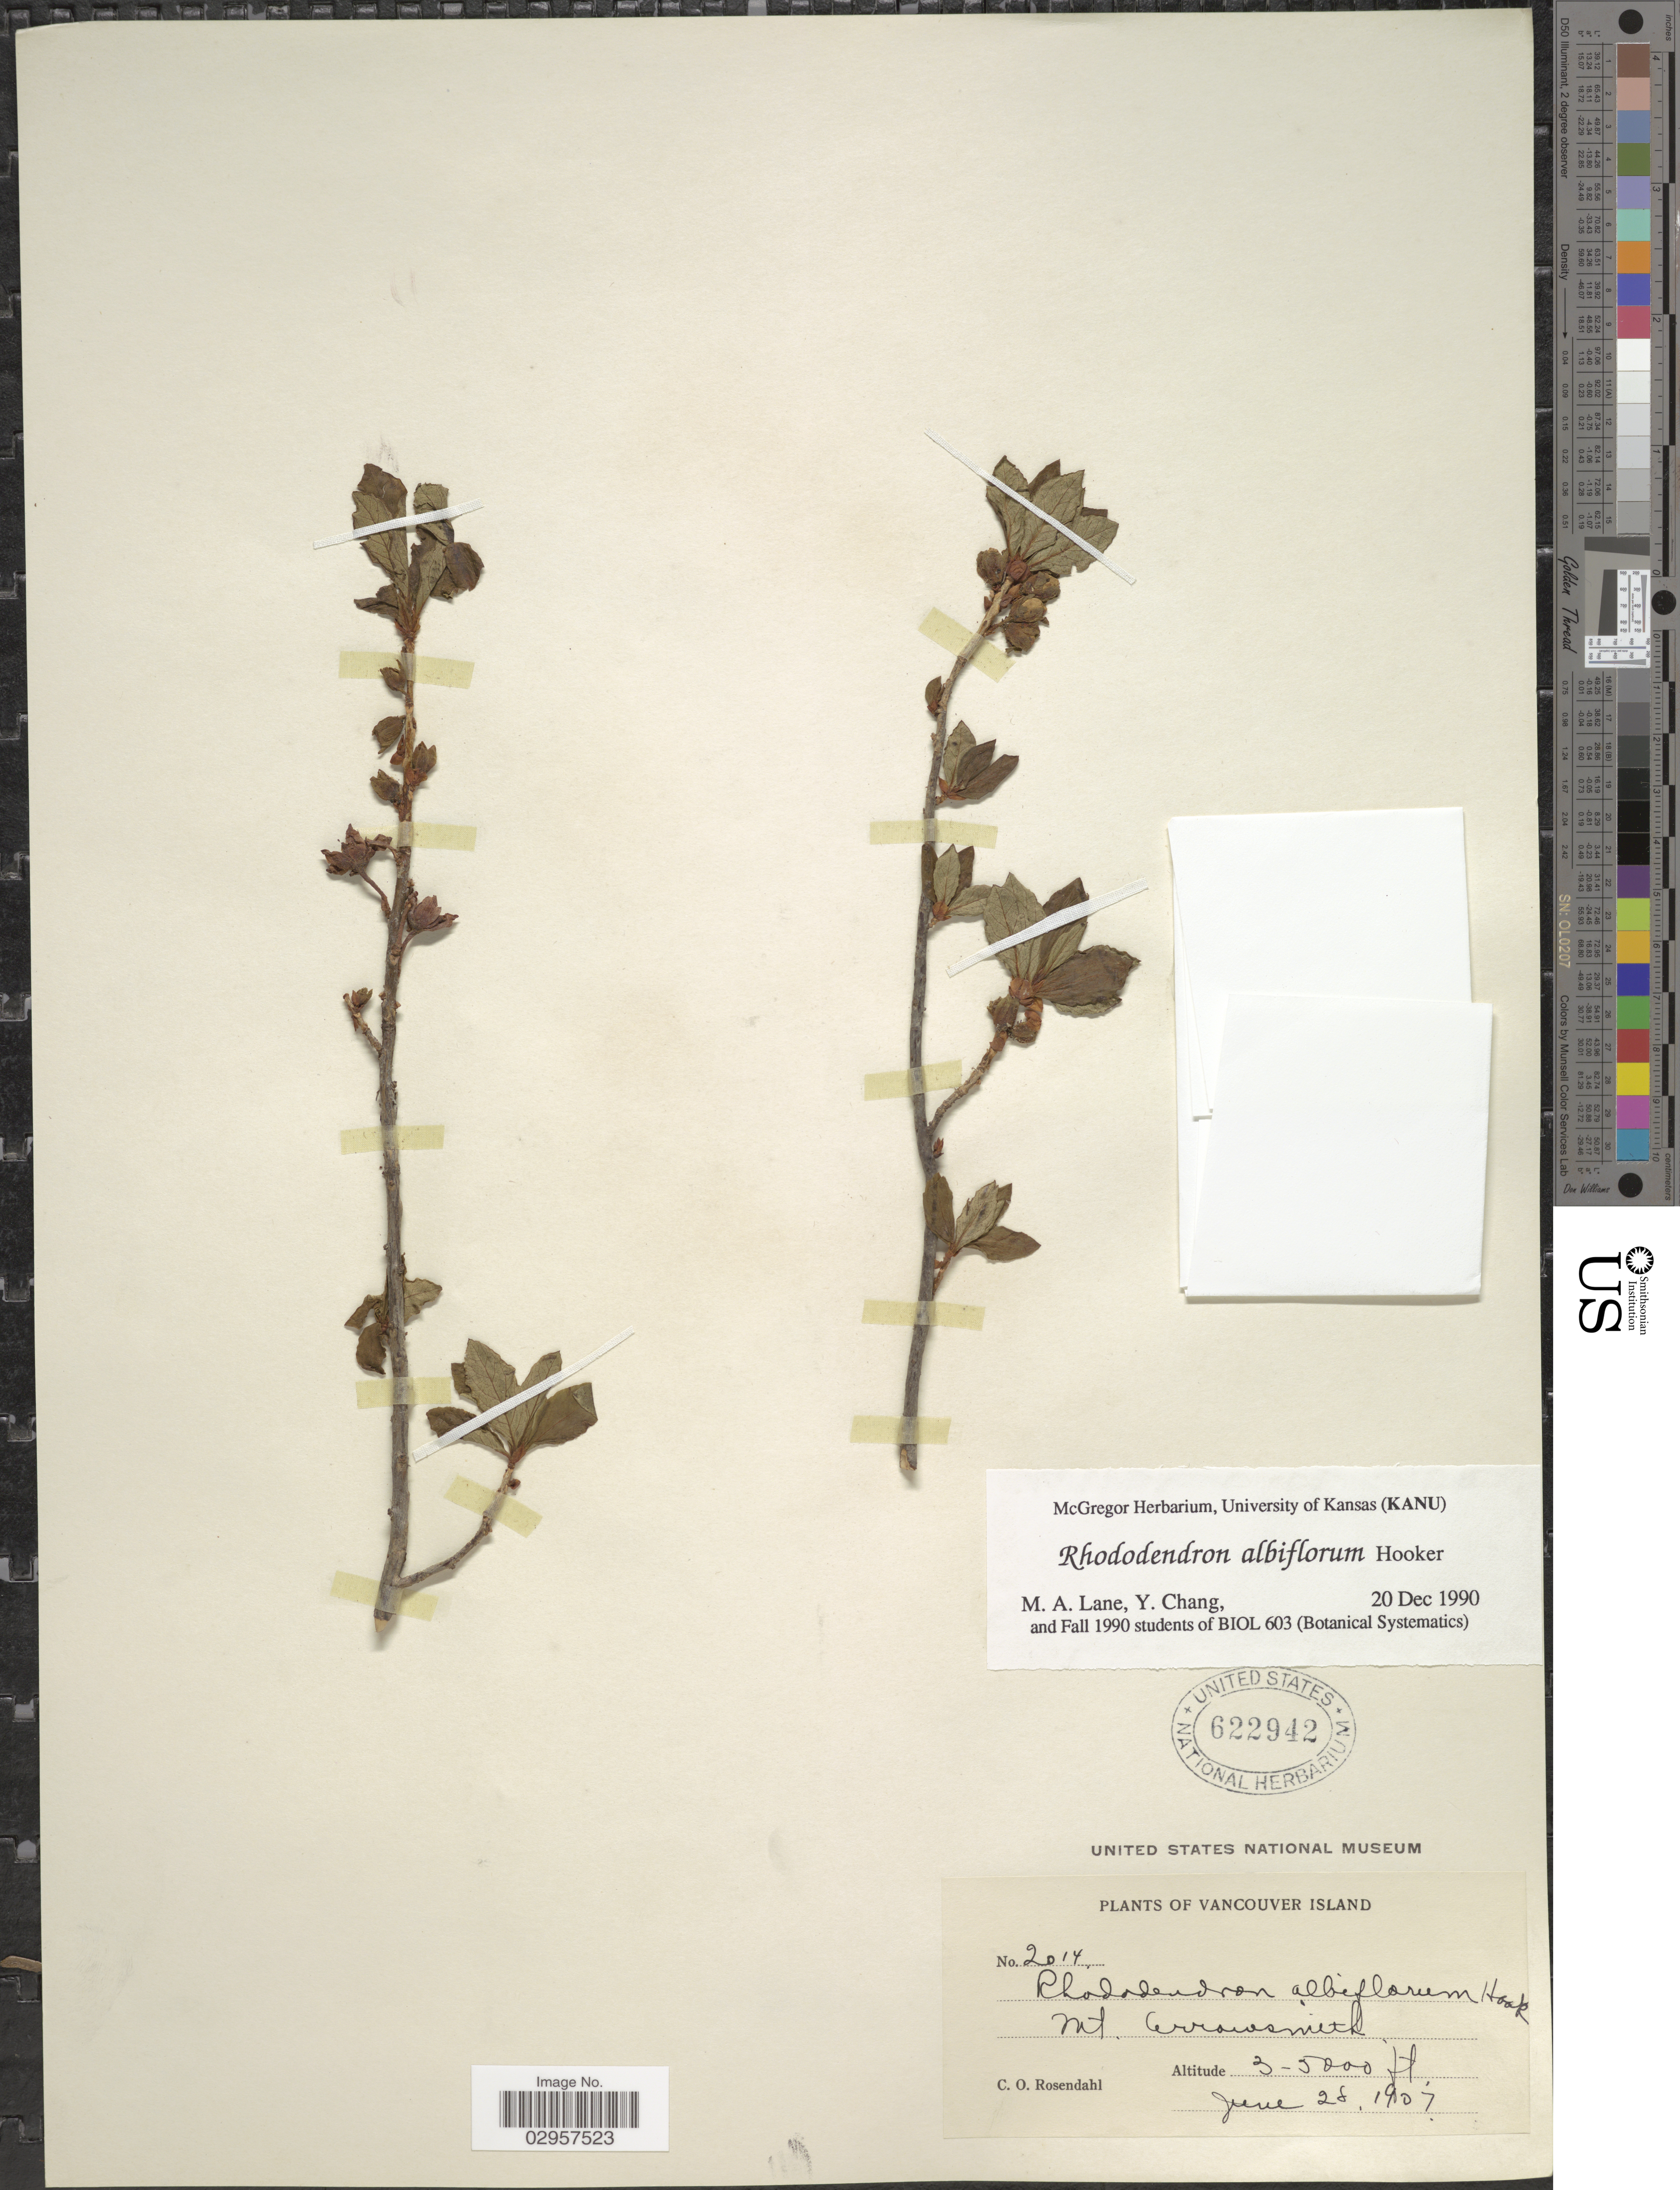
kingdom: Plantae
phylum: Tracheophyta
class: Magnoliopsida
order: Ericales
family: Ericaceae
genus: Rhododendron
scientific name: Rhododendron albiflorum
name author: Hook.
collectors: C. O. Rosendahl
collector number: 2014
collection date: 1907-06-28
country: Canada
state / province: British Columbia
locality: Vancouver Island. Mt. Arrowsmith.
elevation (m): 914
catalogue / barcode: US 622942